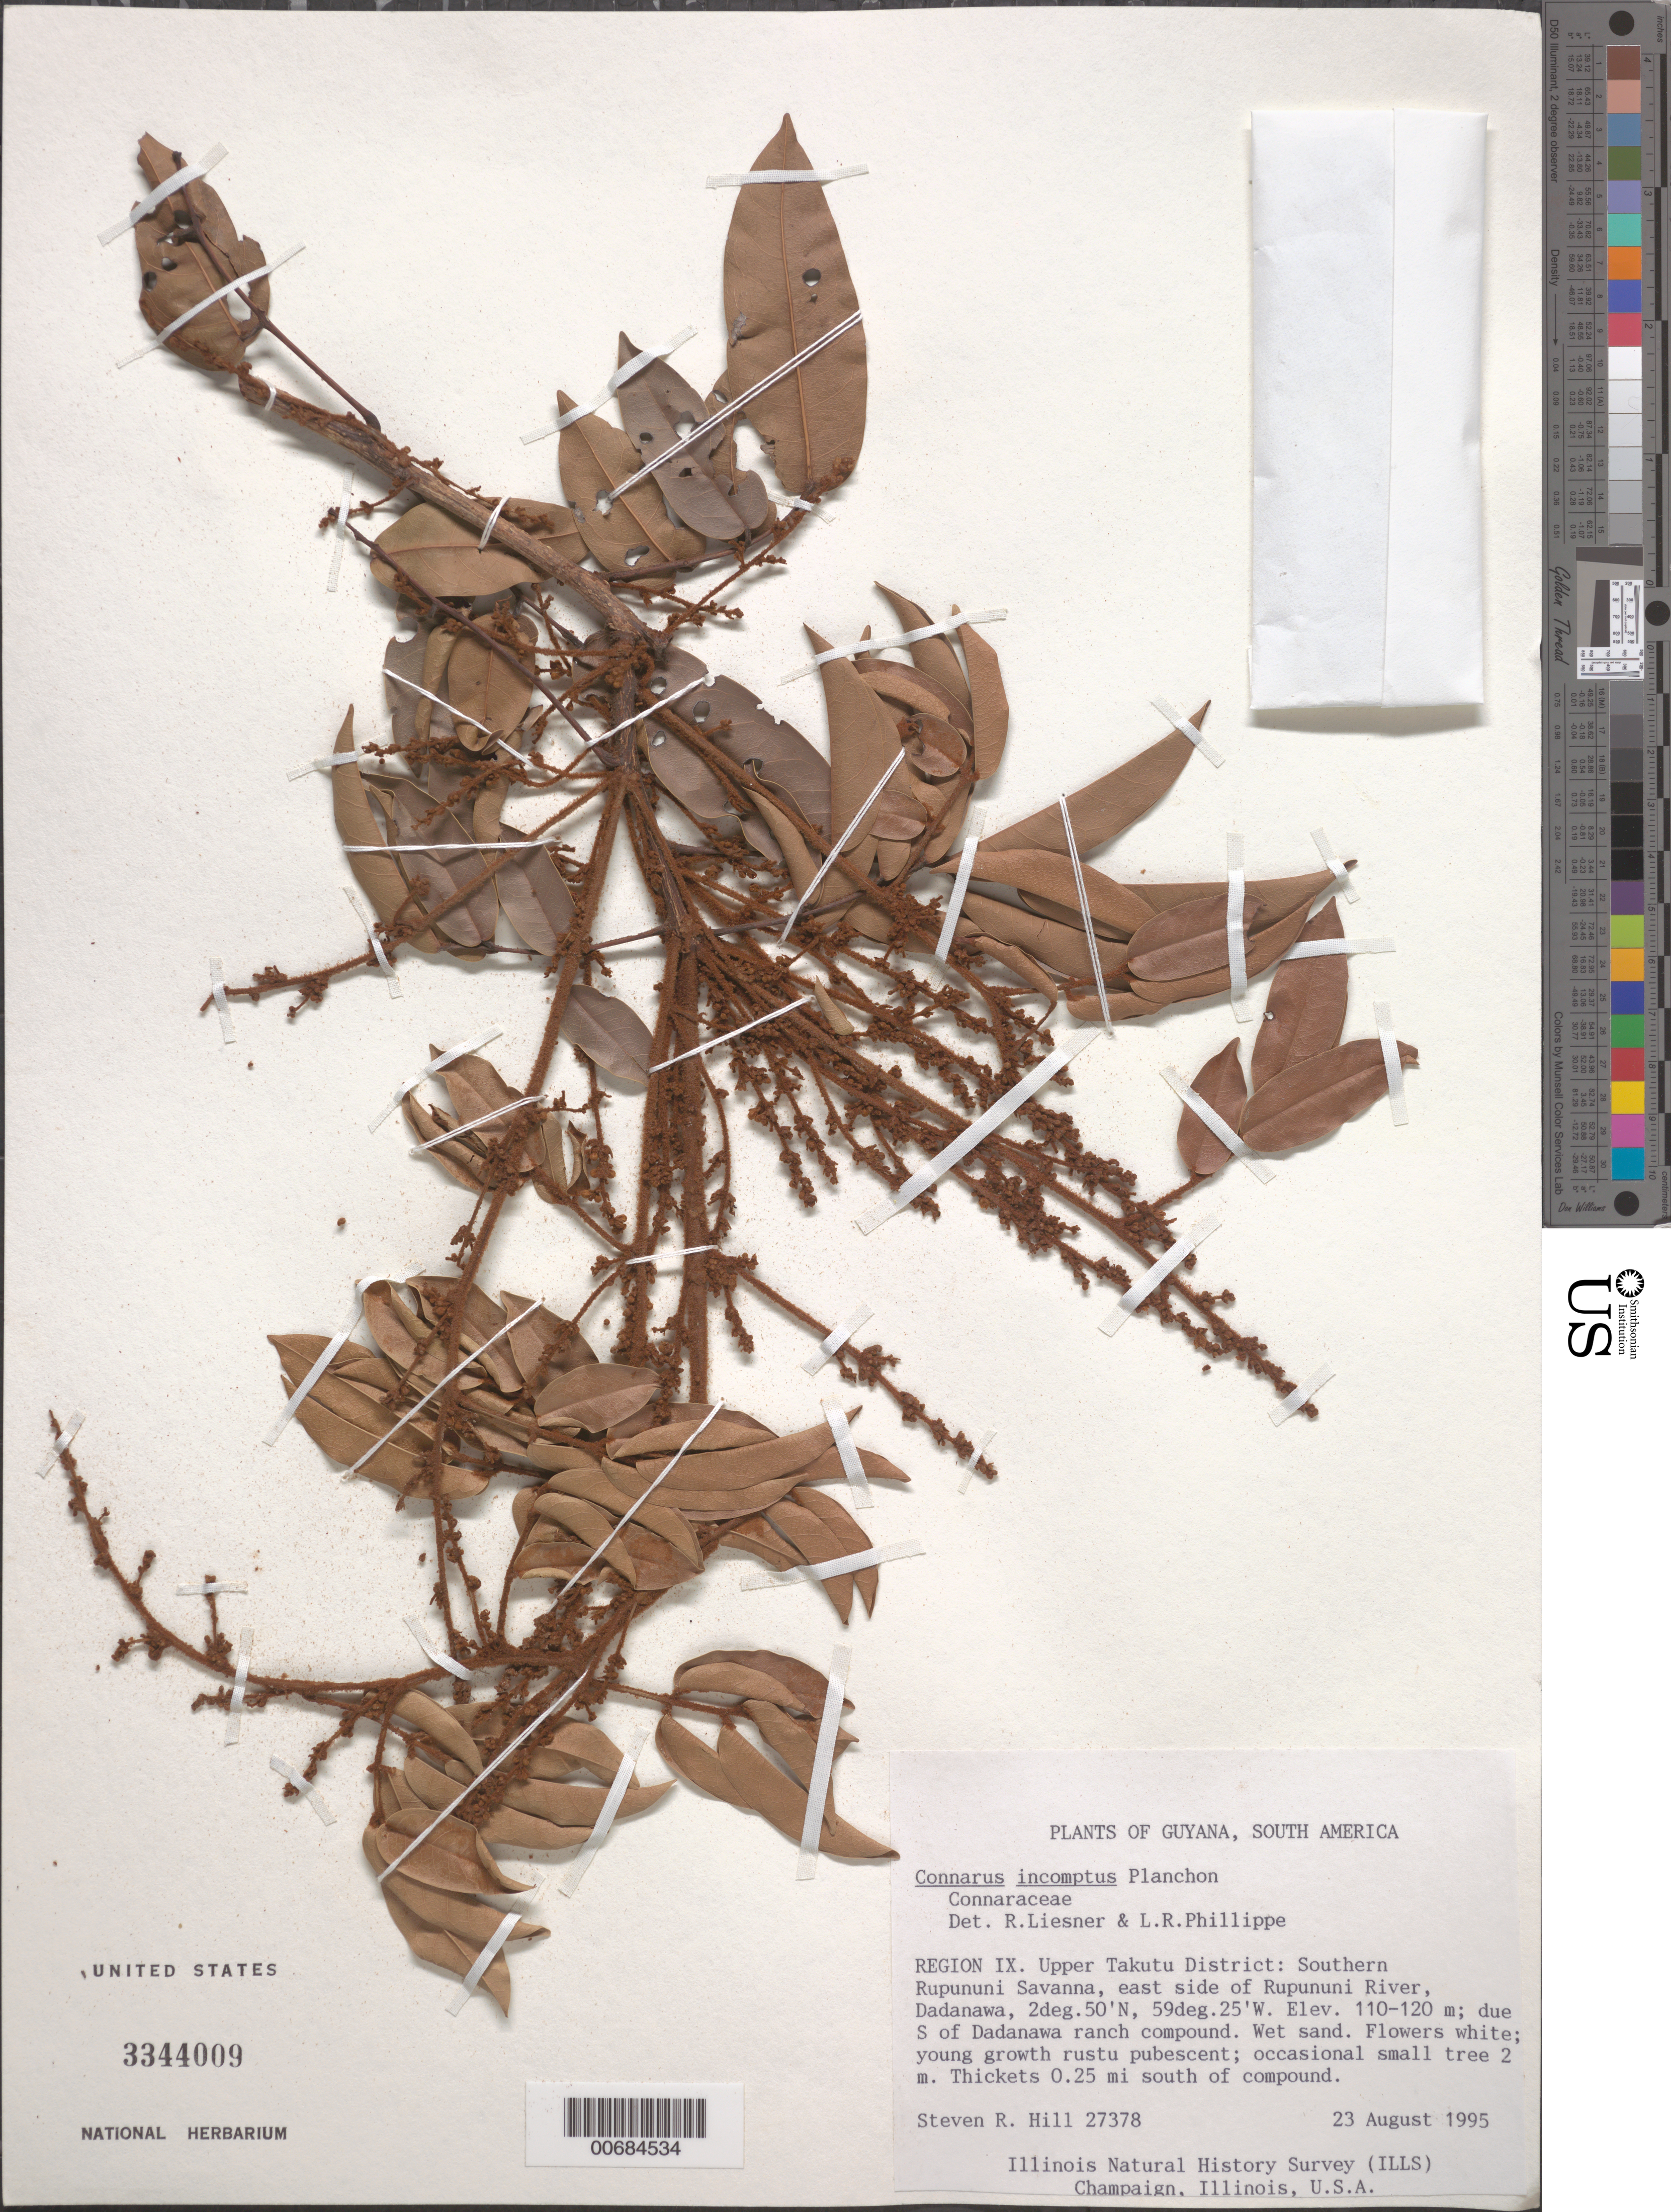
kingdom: Plantae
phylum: Tracheophyta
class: Magnoliopsida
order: Oxalidales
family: Connaraceae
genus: Connarus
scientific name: Connarus incomptus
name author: Planch.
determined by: Liesner, R. L.; Phillippe, L. R.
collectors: S. R. Hill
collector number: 27378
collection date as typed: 23-Aug-95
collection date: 1995-08-23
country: Guyana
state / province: U. Takutu-U. Essequibo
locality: Dadanawa, southern Rupununi Savanna, E side of Rupununi R.; 0.25 miles south of compound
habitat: Wet sand; thickets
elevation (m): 110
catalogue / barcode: US 3344009